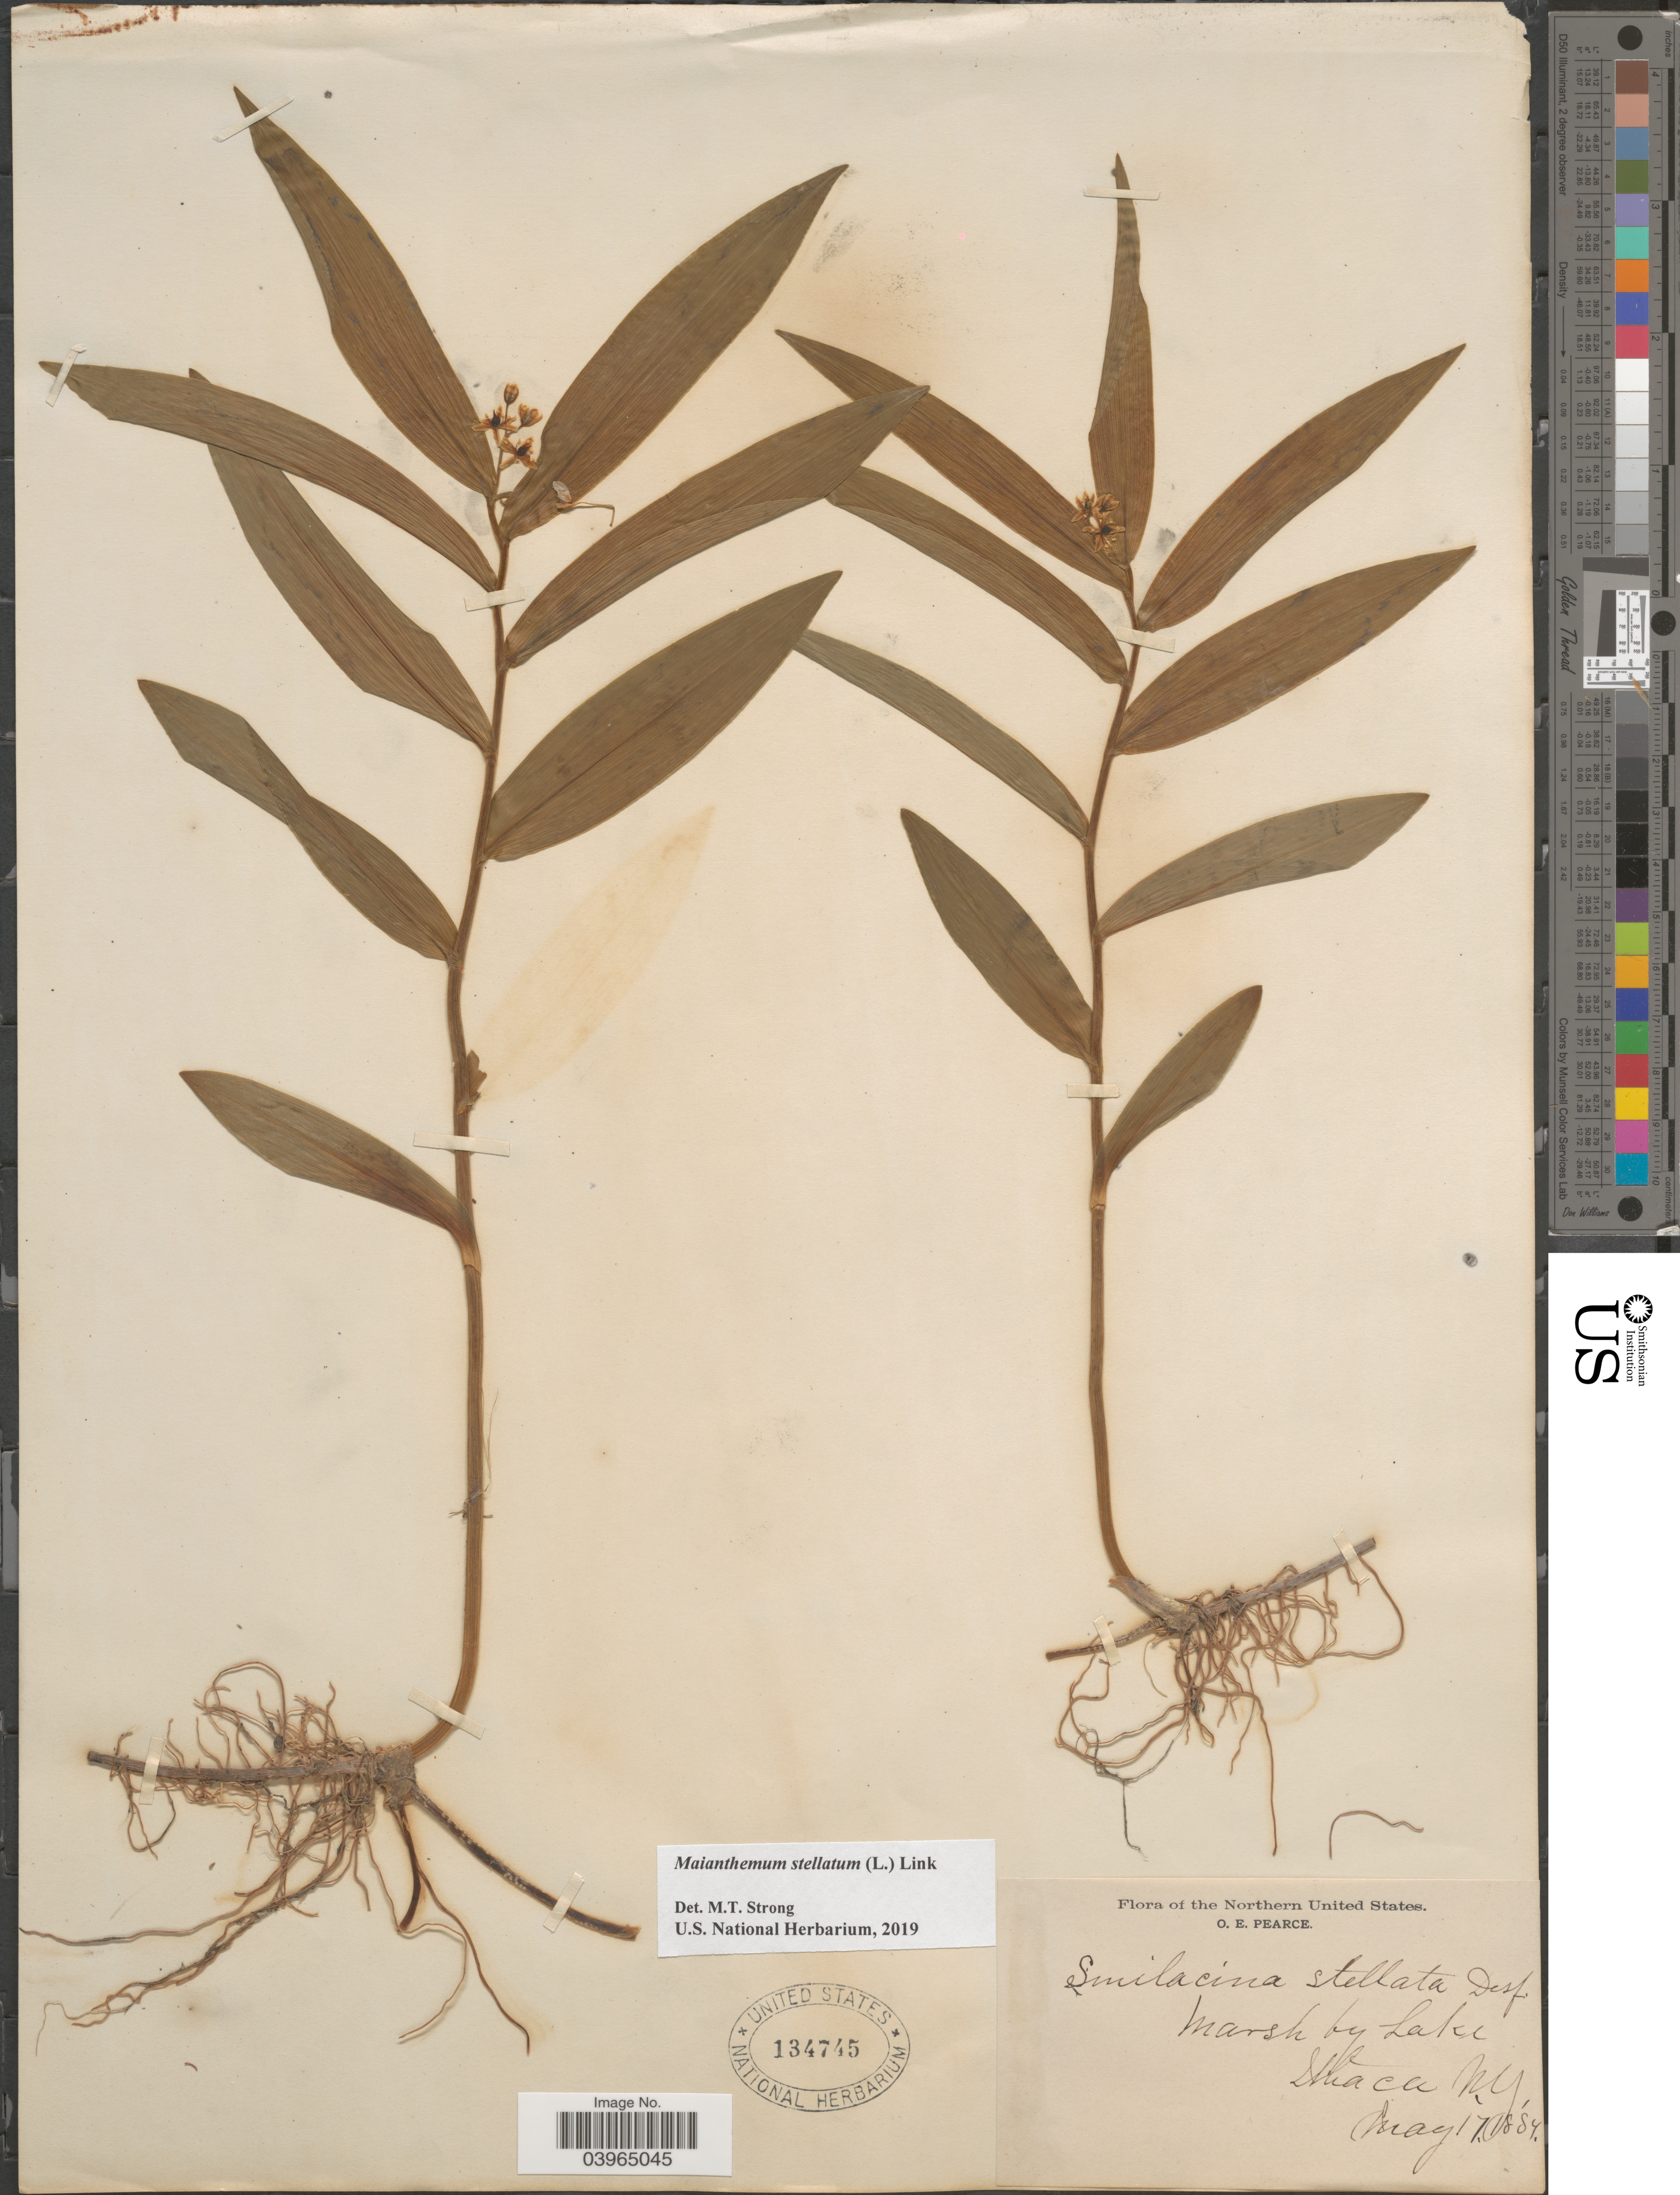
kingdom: Plantae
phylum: Tracheophyta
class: Liliopsida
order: Asparagales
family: Asparagaceae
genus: Maianthemum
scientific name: Maianthemum stellatum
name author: (L.) Link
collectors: O. E. Pearce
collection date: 1884-05-17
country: United States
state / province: New York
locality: Marsh by Lake. Ithaca.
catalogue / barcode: US 134745